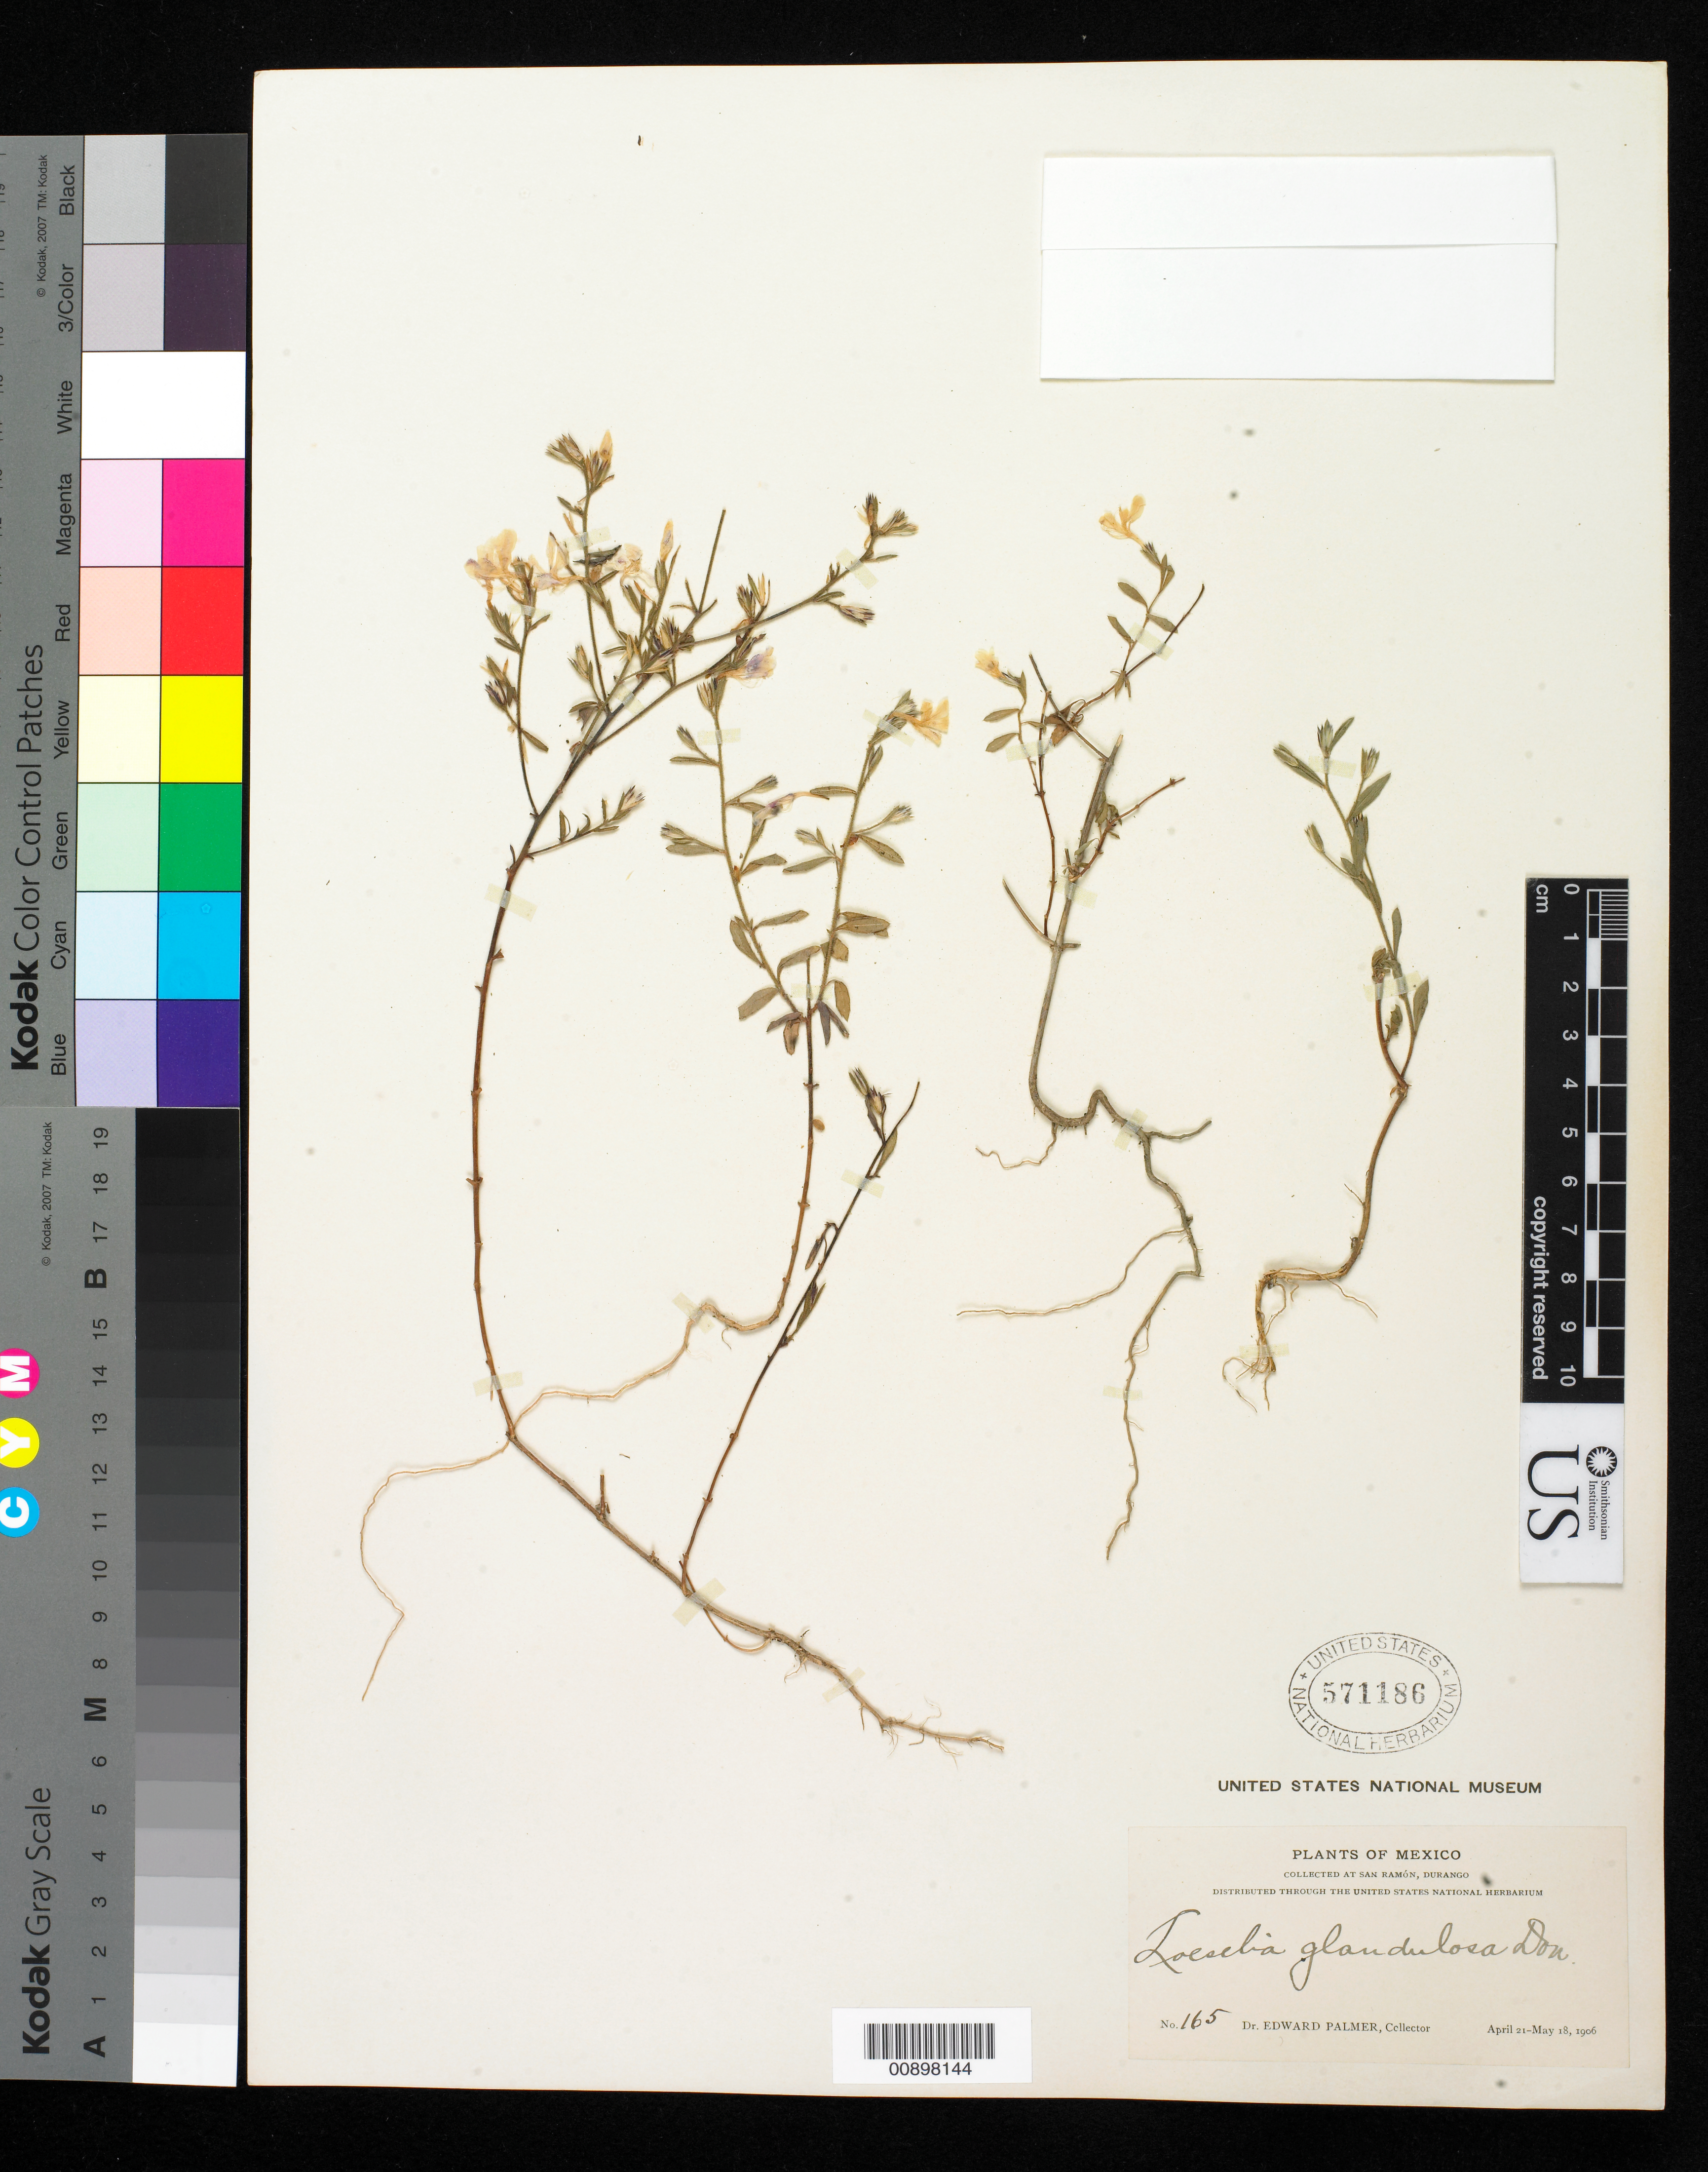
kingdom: Plantae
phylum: Tracheophyta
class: Magnoliopsida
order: Ericales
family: Polemoniaceae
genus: Loeselia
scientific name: Loeselia glandulosa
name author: (Cav.) G. Don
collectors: E. Palmer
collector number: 165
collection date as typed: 21 Apr 1906 to 18 May 1906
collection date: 1906-04-21/1906-05-18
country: Mexico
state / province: Durango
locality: San Ramón, Durango.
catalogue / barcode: US 571186